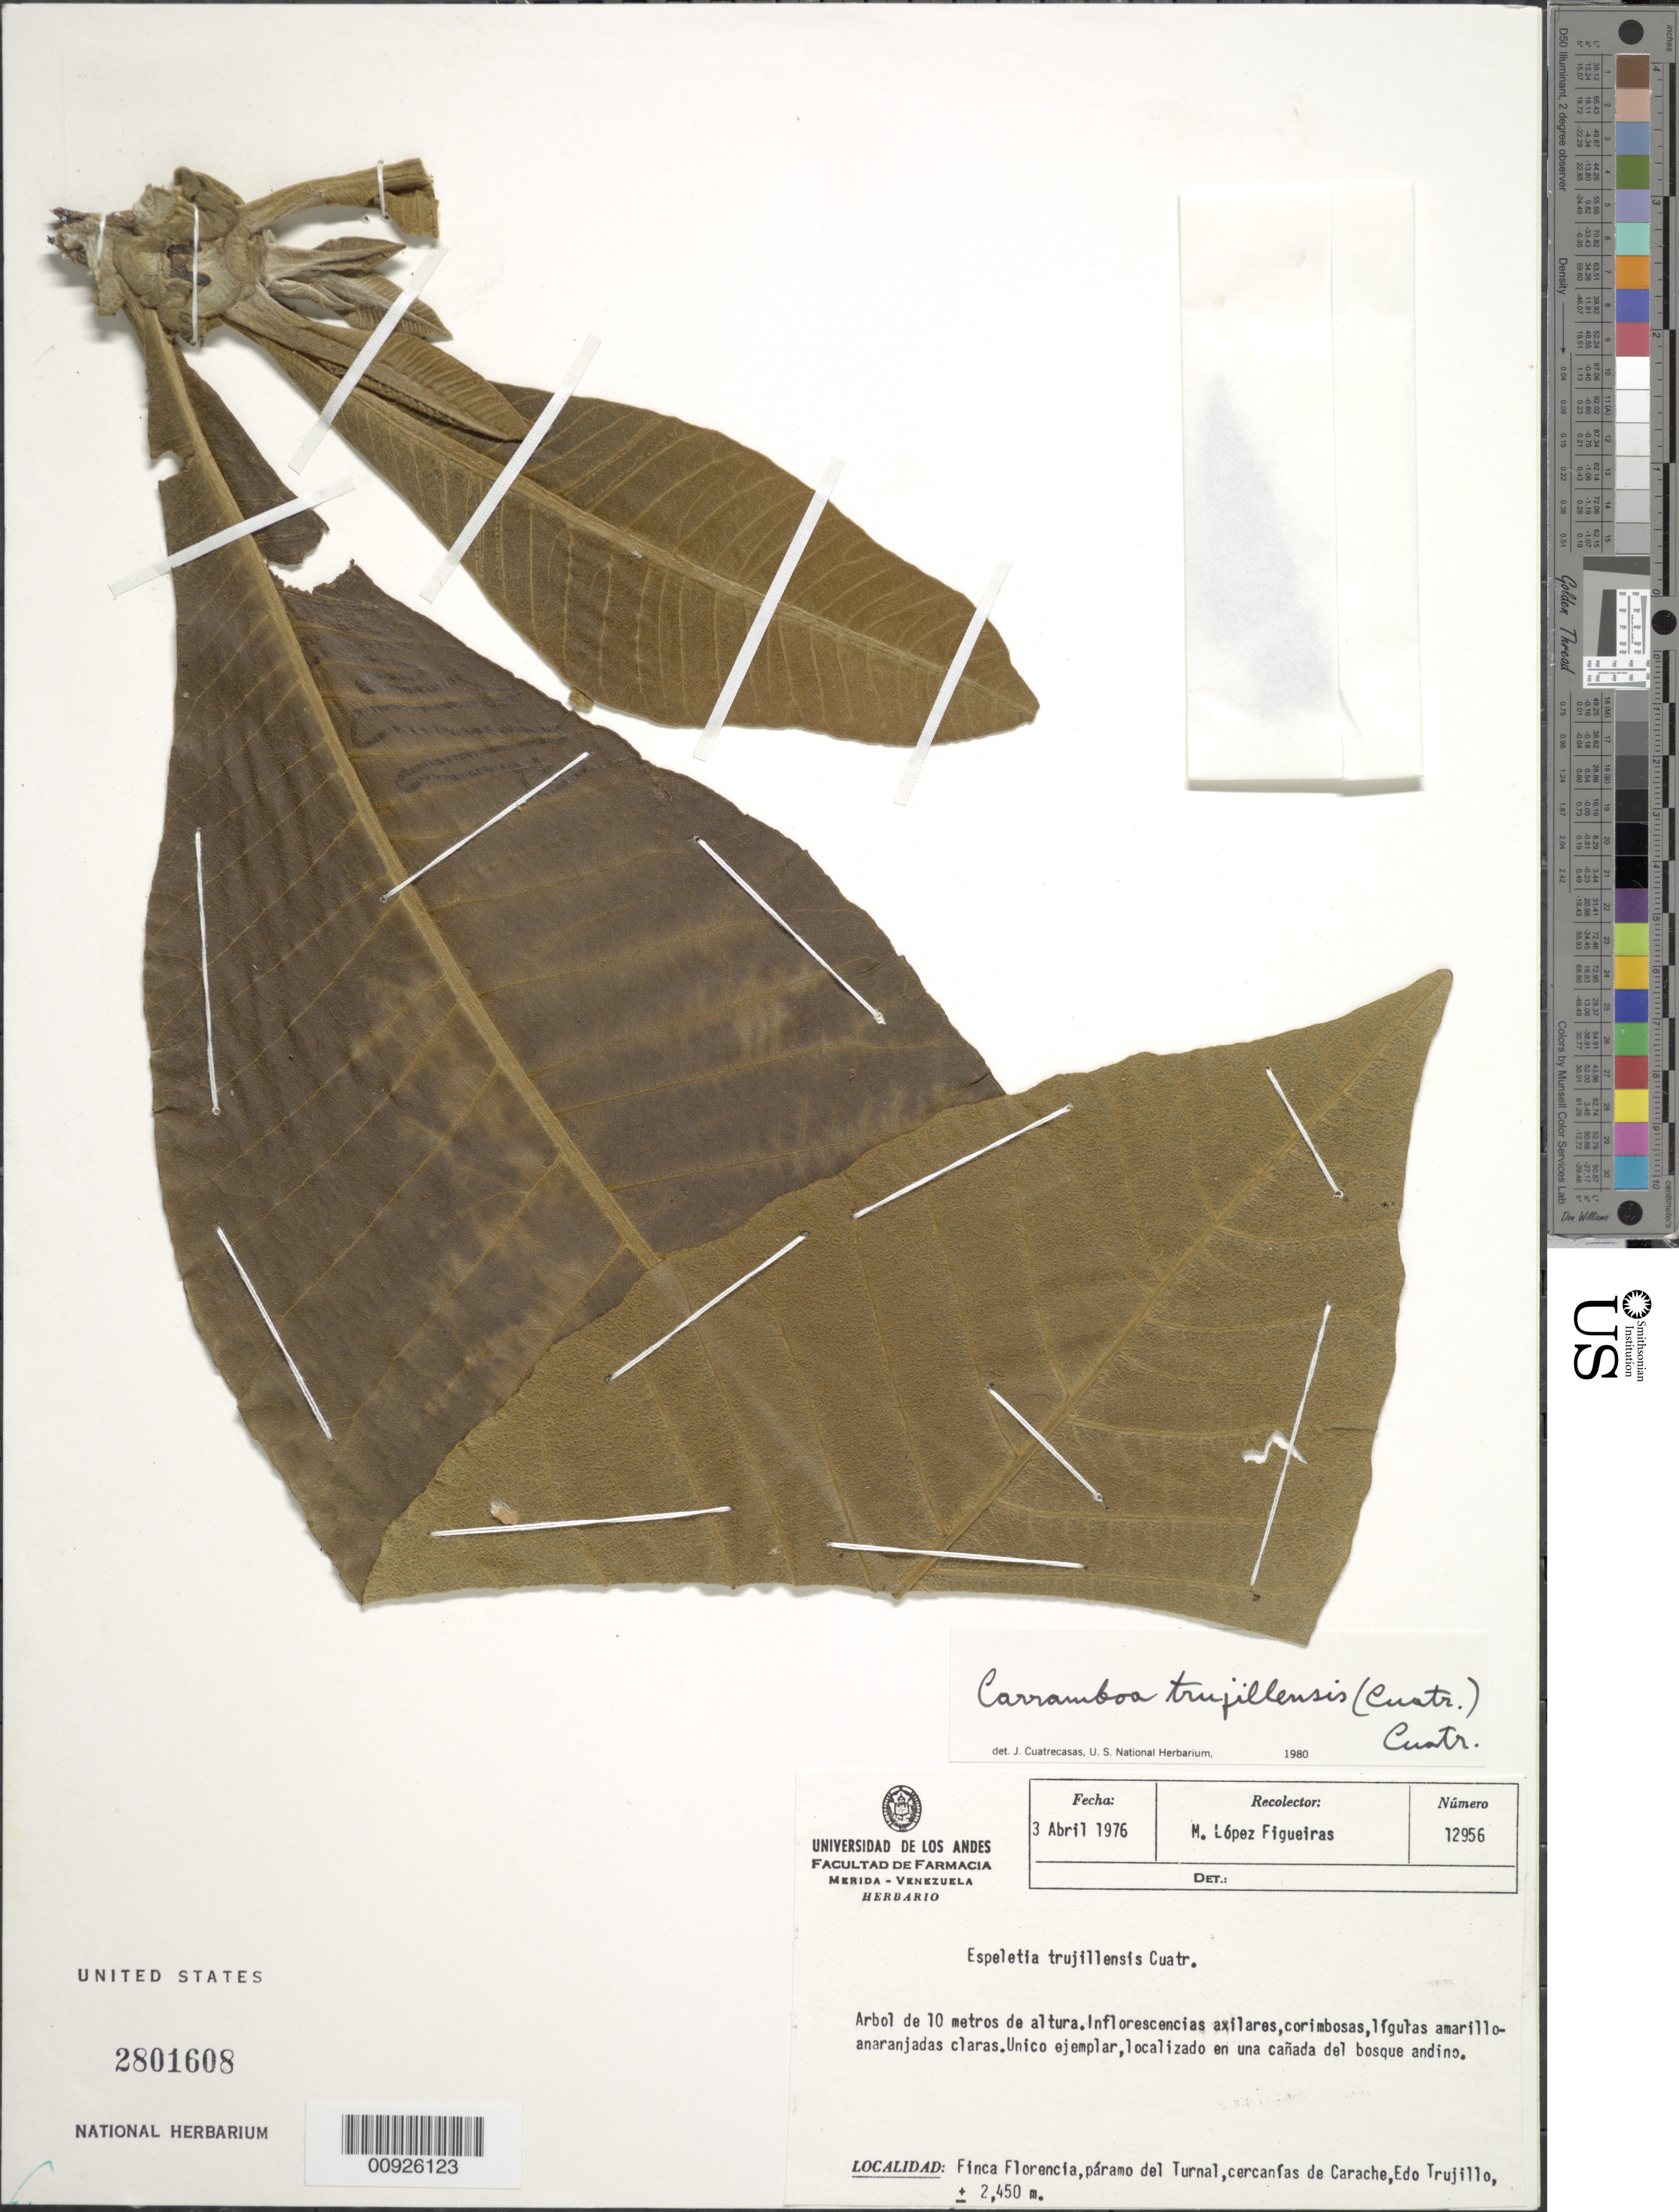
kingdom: Plantae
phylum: Tracheophyta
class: Magnoliopsida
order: Asterales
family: Asteraceae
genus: Carramboa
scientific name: Carramboa trujillensis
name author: (Cuatrec.) Cuatrec.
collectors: M. López Figueiras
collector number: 12956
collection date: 1976-04-03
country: Venezuela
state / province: Trujillo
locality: Finca Florencia, paramo del Turnal, cercanias de Carache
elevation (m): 2450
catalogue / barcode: US 2801608